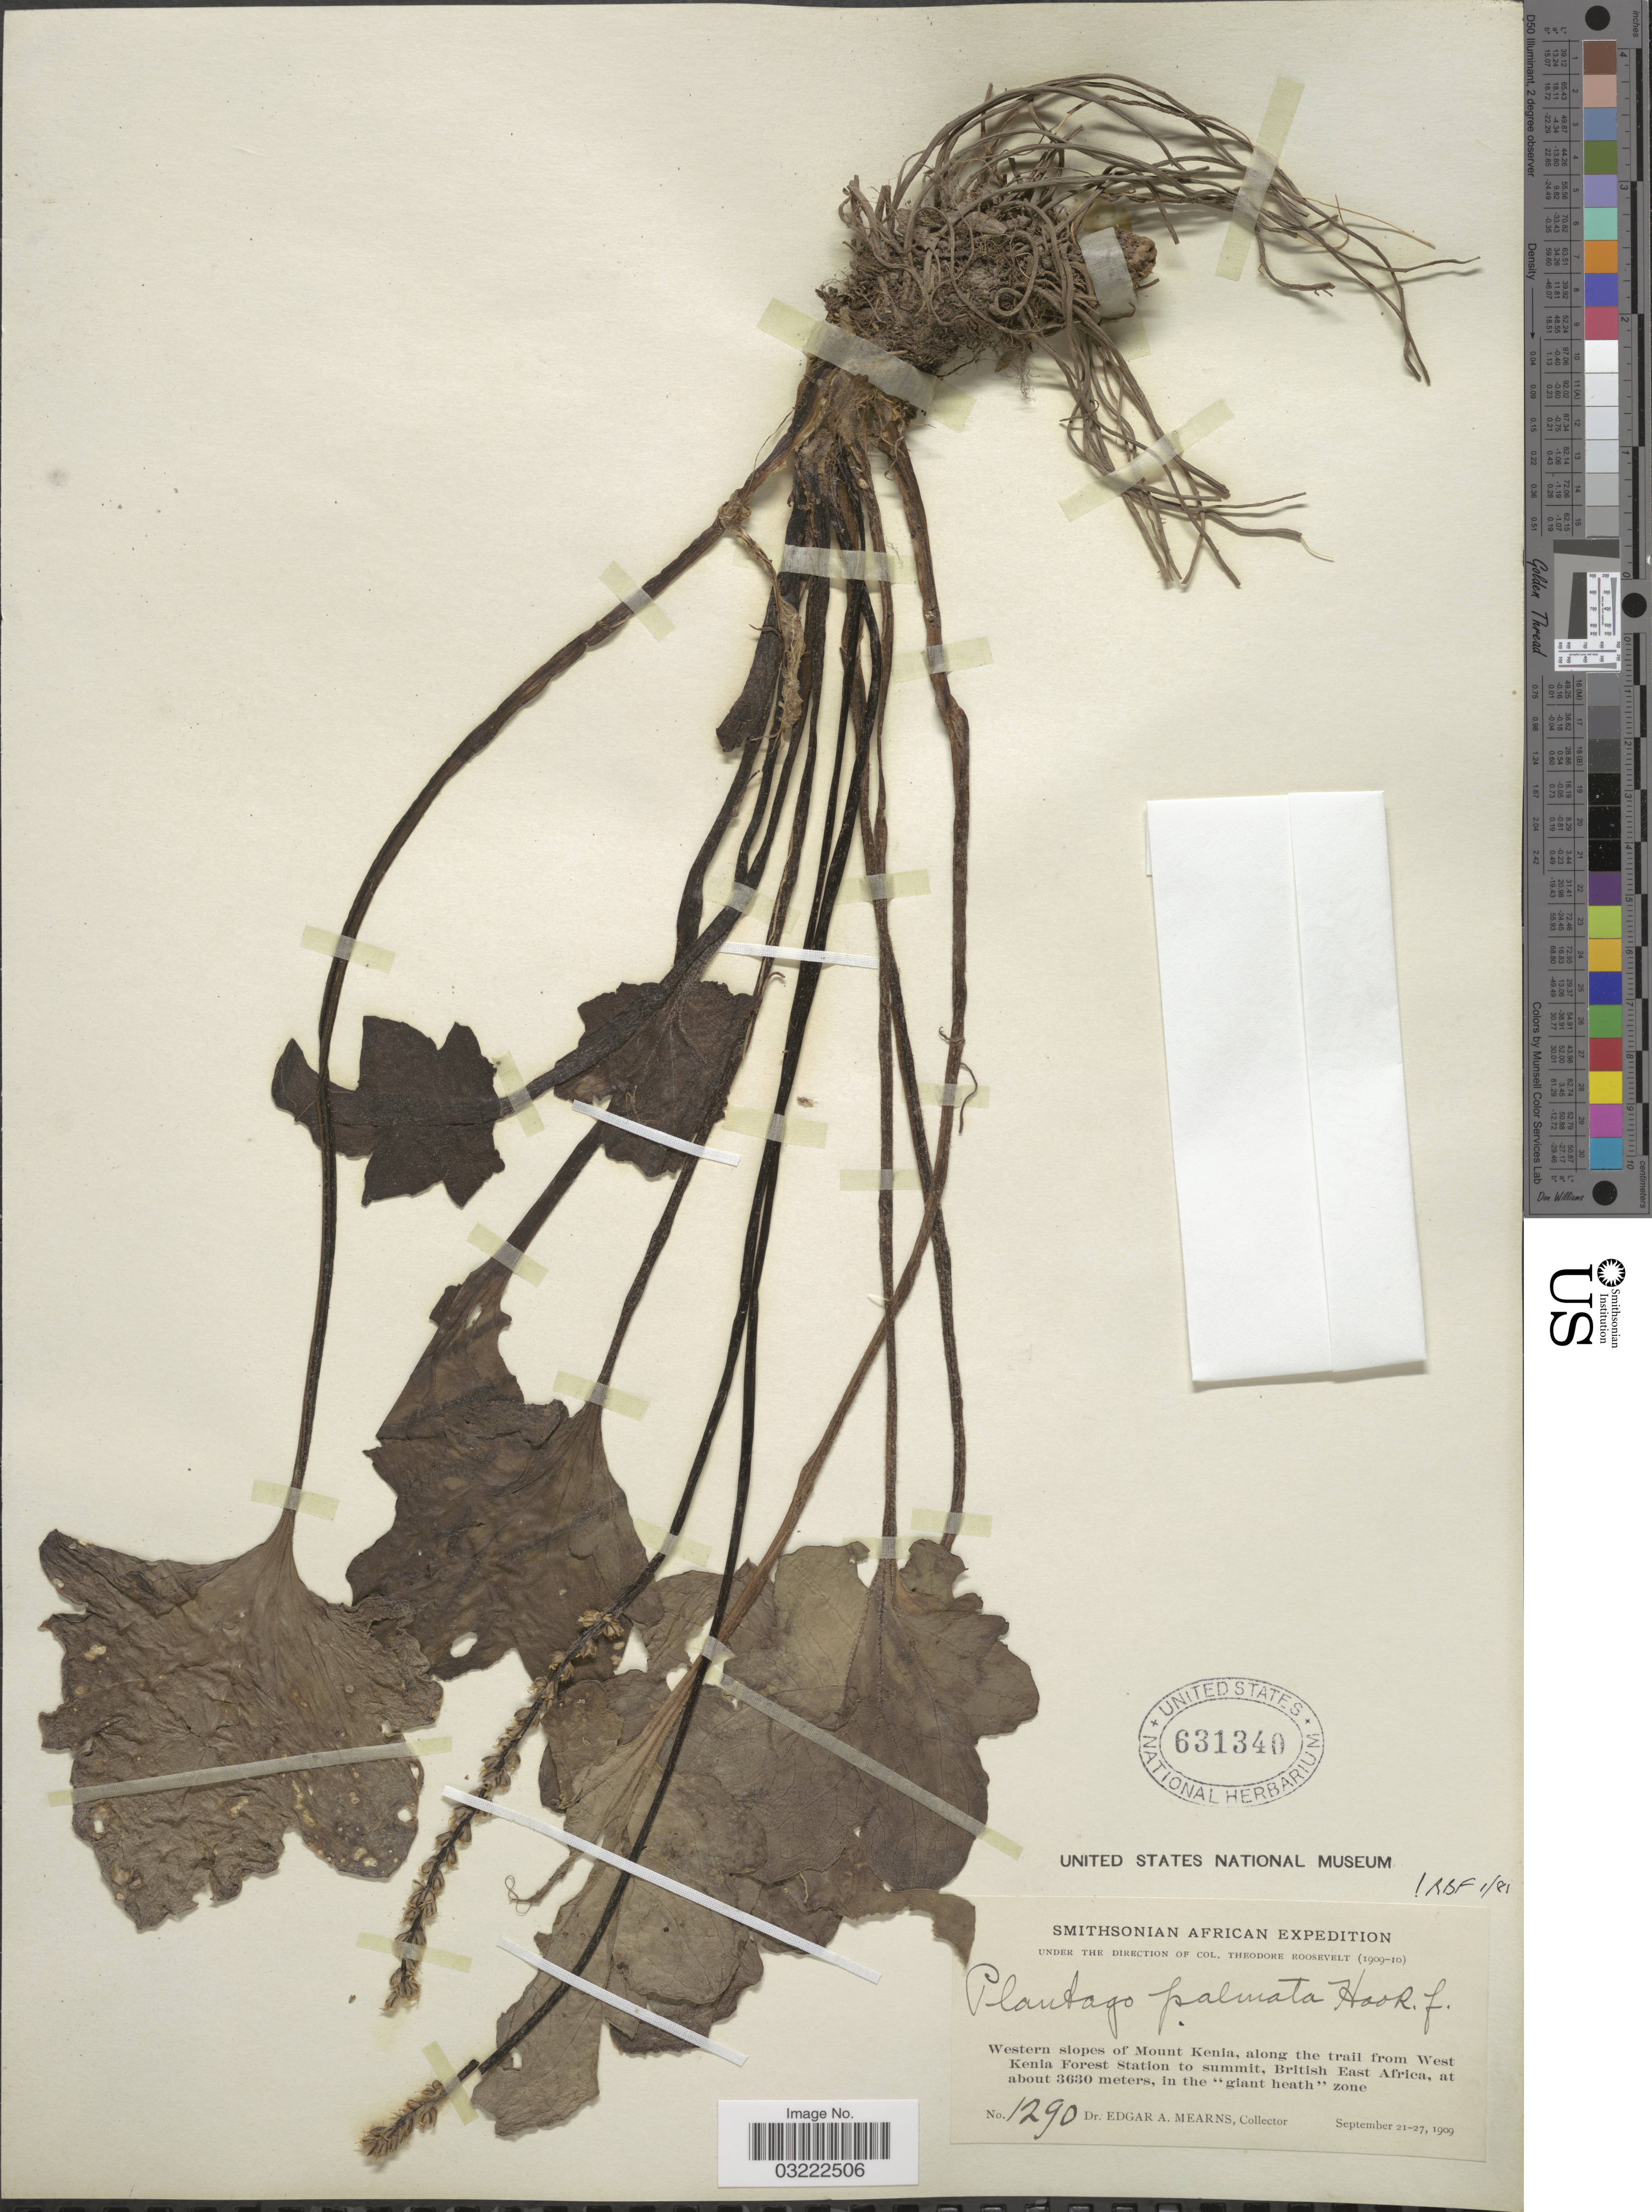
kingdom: Plantae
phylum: Tracheophyta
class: Magnoliopsida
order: Lamiales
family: Plantaginaceae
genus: Plantago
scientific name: Plantago palmata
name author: Hook. f.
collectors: E. A. Mearns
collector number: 1290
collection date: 1909-09-21/1909-09-27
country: Kenya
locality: Western slopes of Mount Kenia, along the trail from West Kenia Forest Station to summit, British East Africa, in the "giant heath" zone.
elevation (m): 3630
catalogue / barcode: US 631340